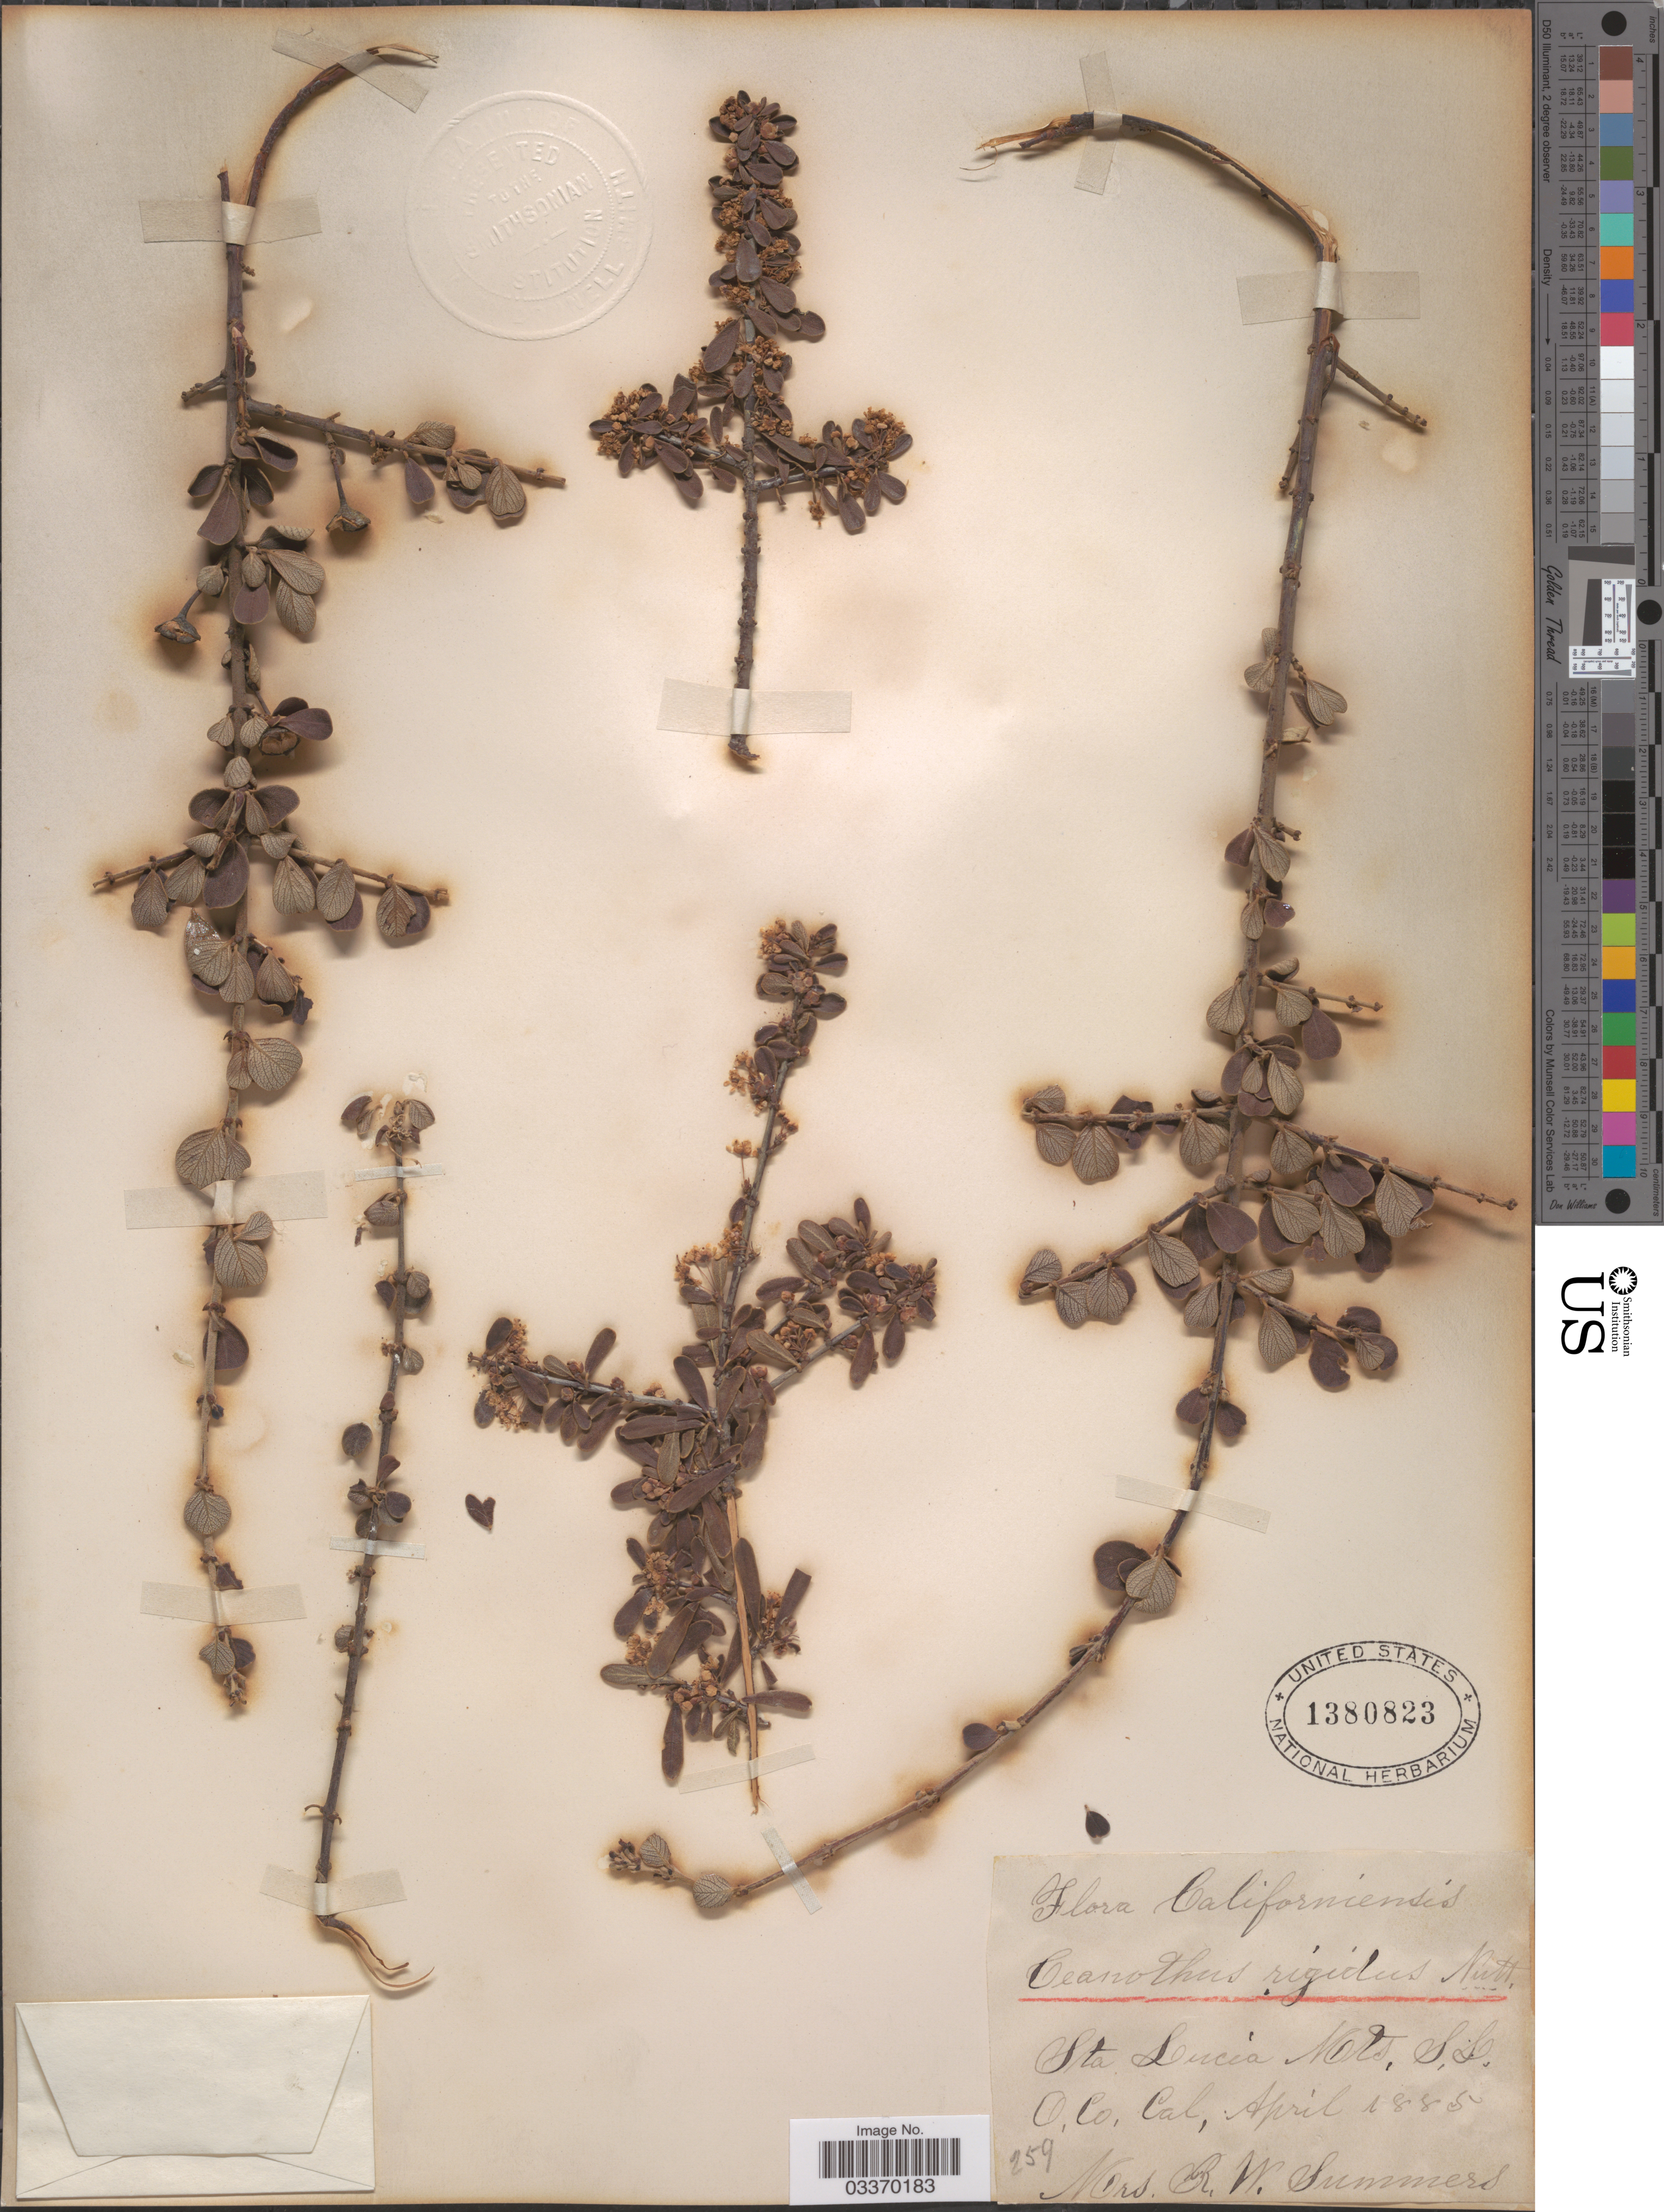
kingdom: Plantae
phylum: Tracheophyta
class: Magnoliopsida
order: Rosales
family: Rhamnaceae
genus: Ceanothus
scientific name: Ceanothus rigidus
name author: Nutt.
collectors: R. Summers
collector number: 259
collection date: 1885-04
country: United States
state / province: California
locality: Sta. Lucia Mts., S.S.O. Co.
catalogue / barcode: US 1380823